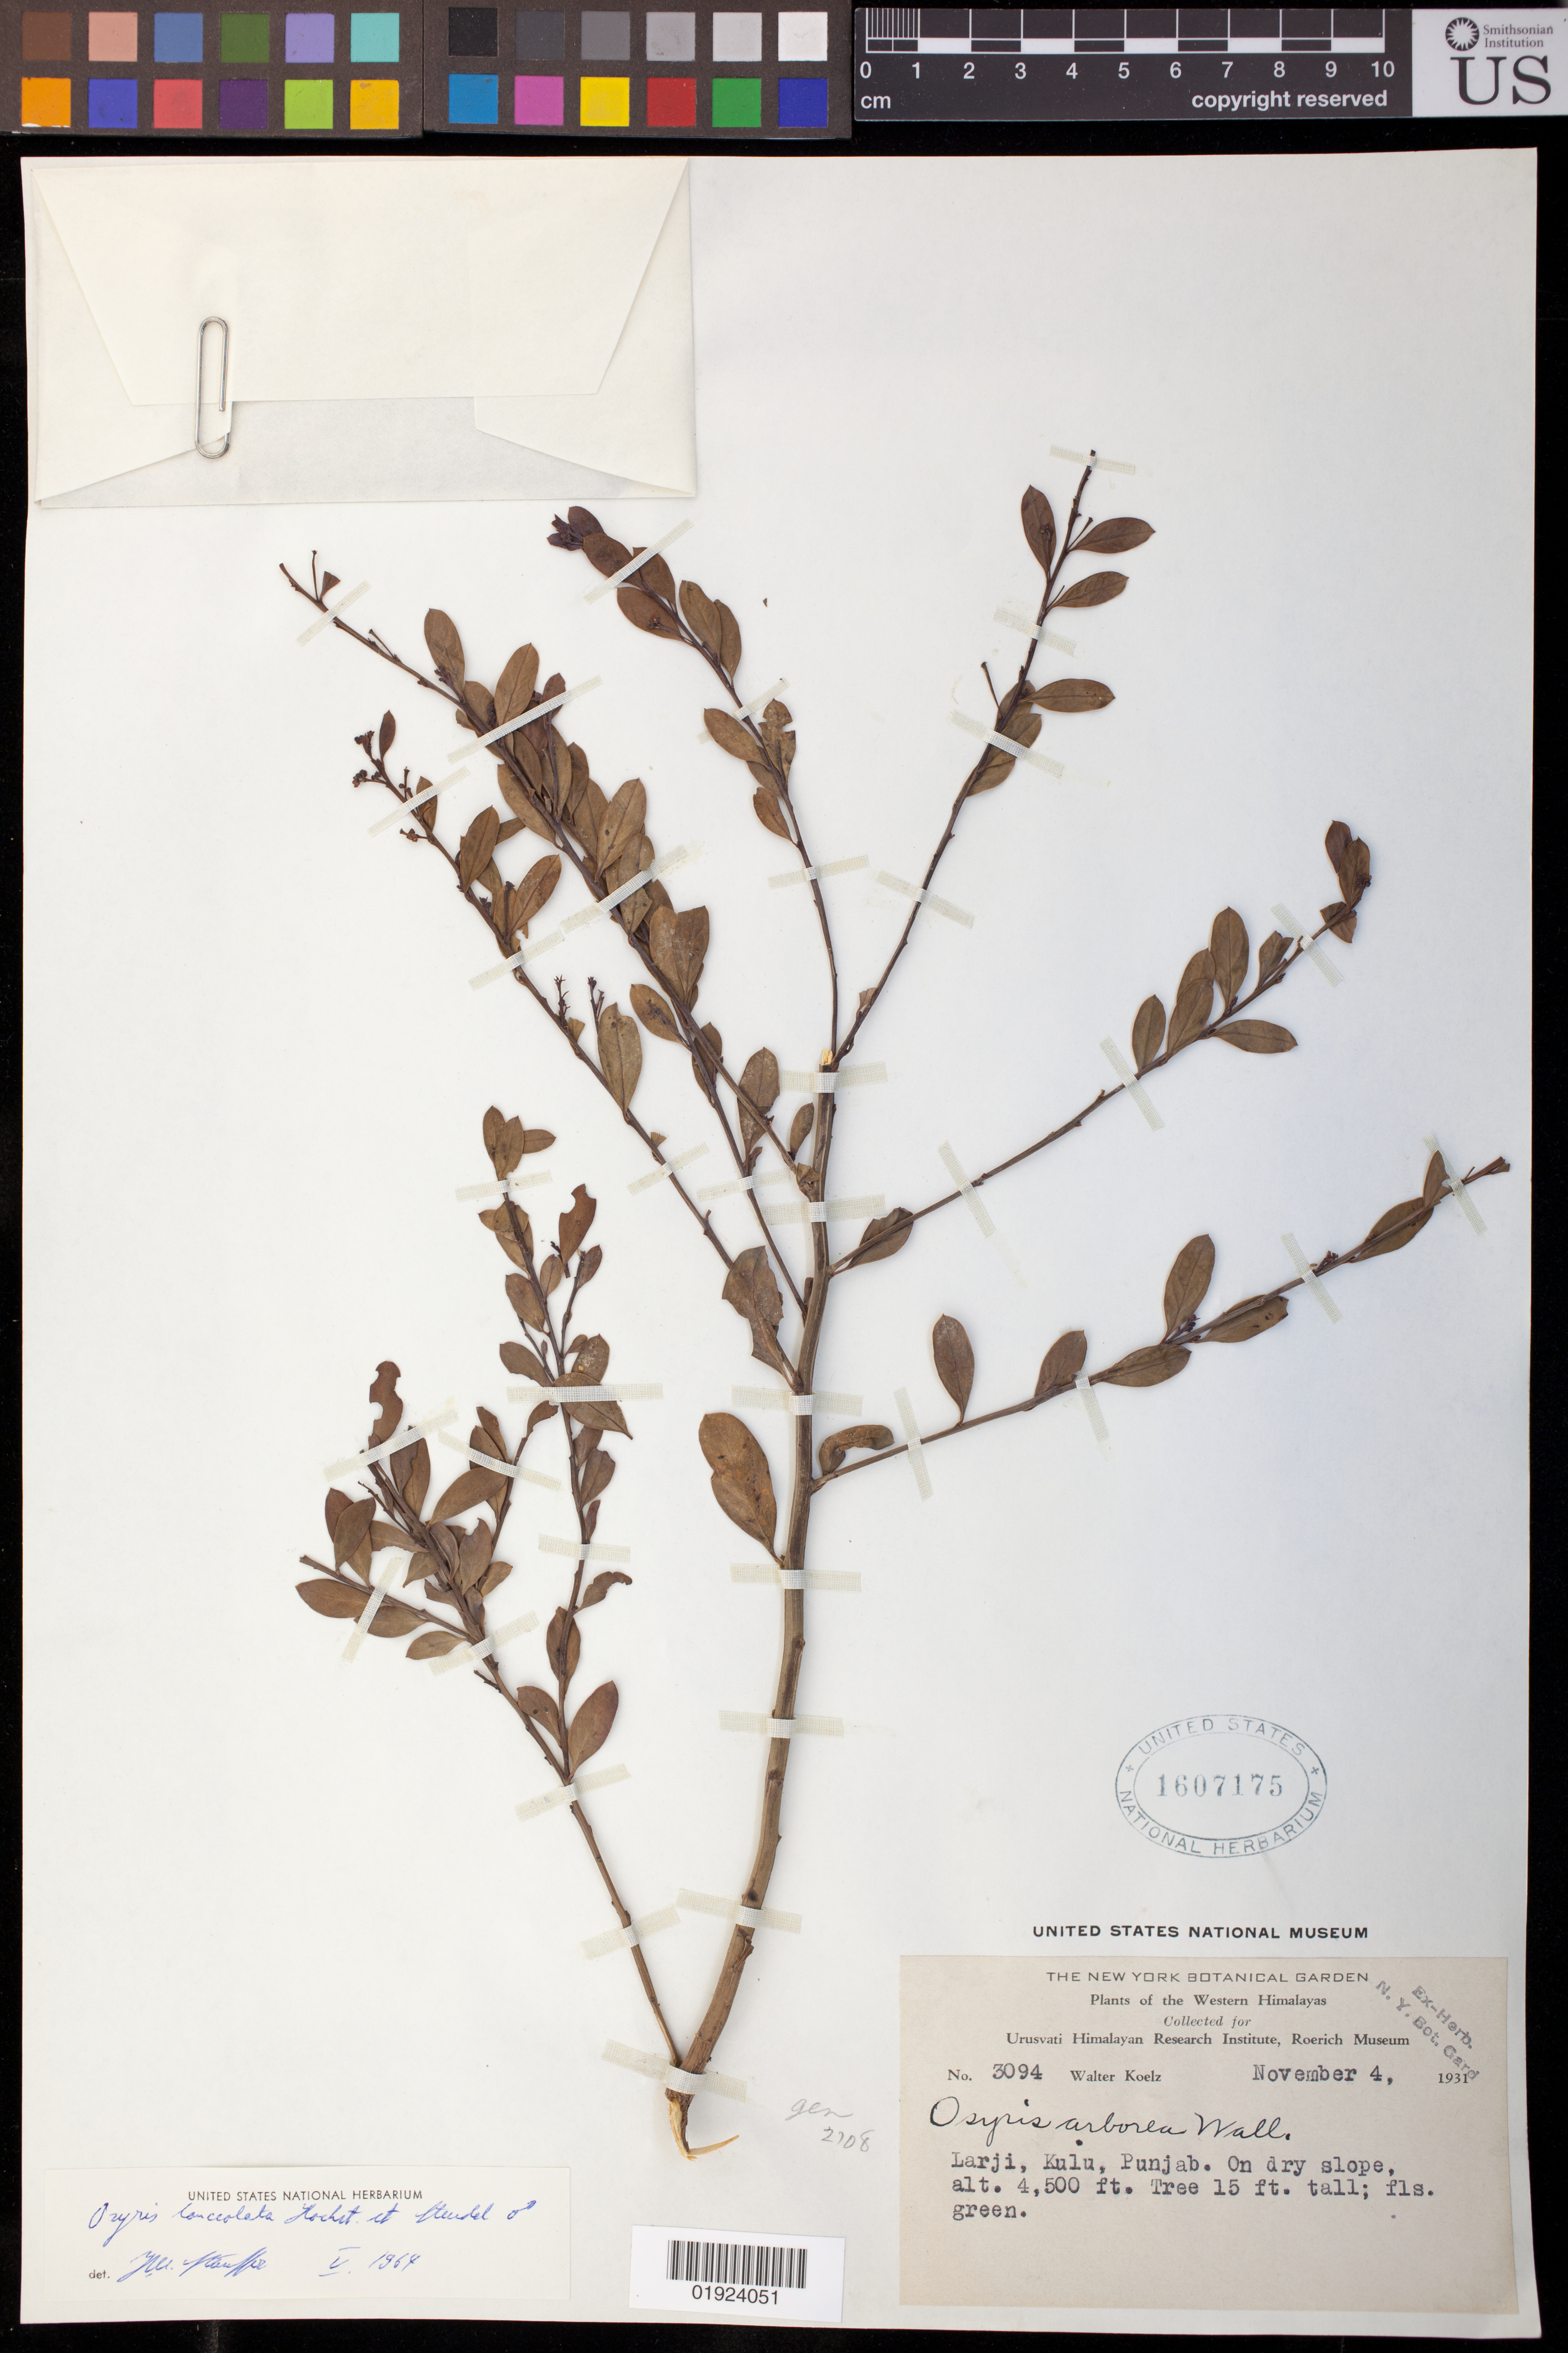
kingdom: Plantae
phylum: Tracheophyta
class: Magnoliopsida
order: Santalales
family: Santalaceae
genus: Osyris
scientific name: Osyris quadripartita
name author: Salzm. ex Decne.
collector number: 3094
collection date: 1931-11-04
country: Pakistan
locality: Larji, Kulu, Punjab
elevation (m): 1372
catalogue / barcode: US 1607175